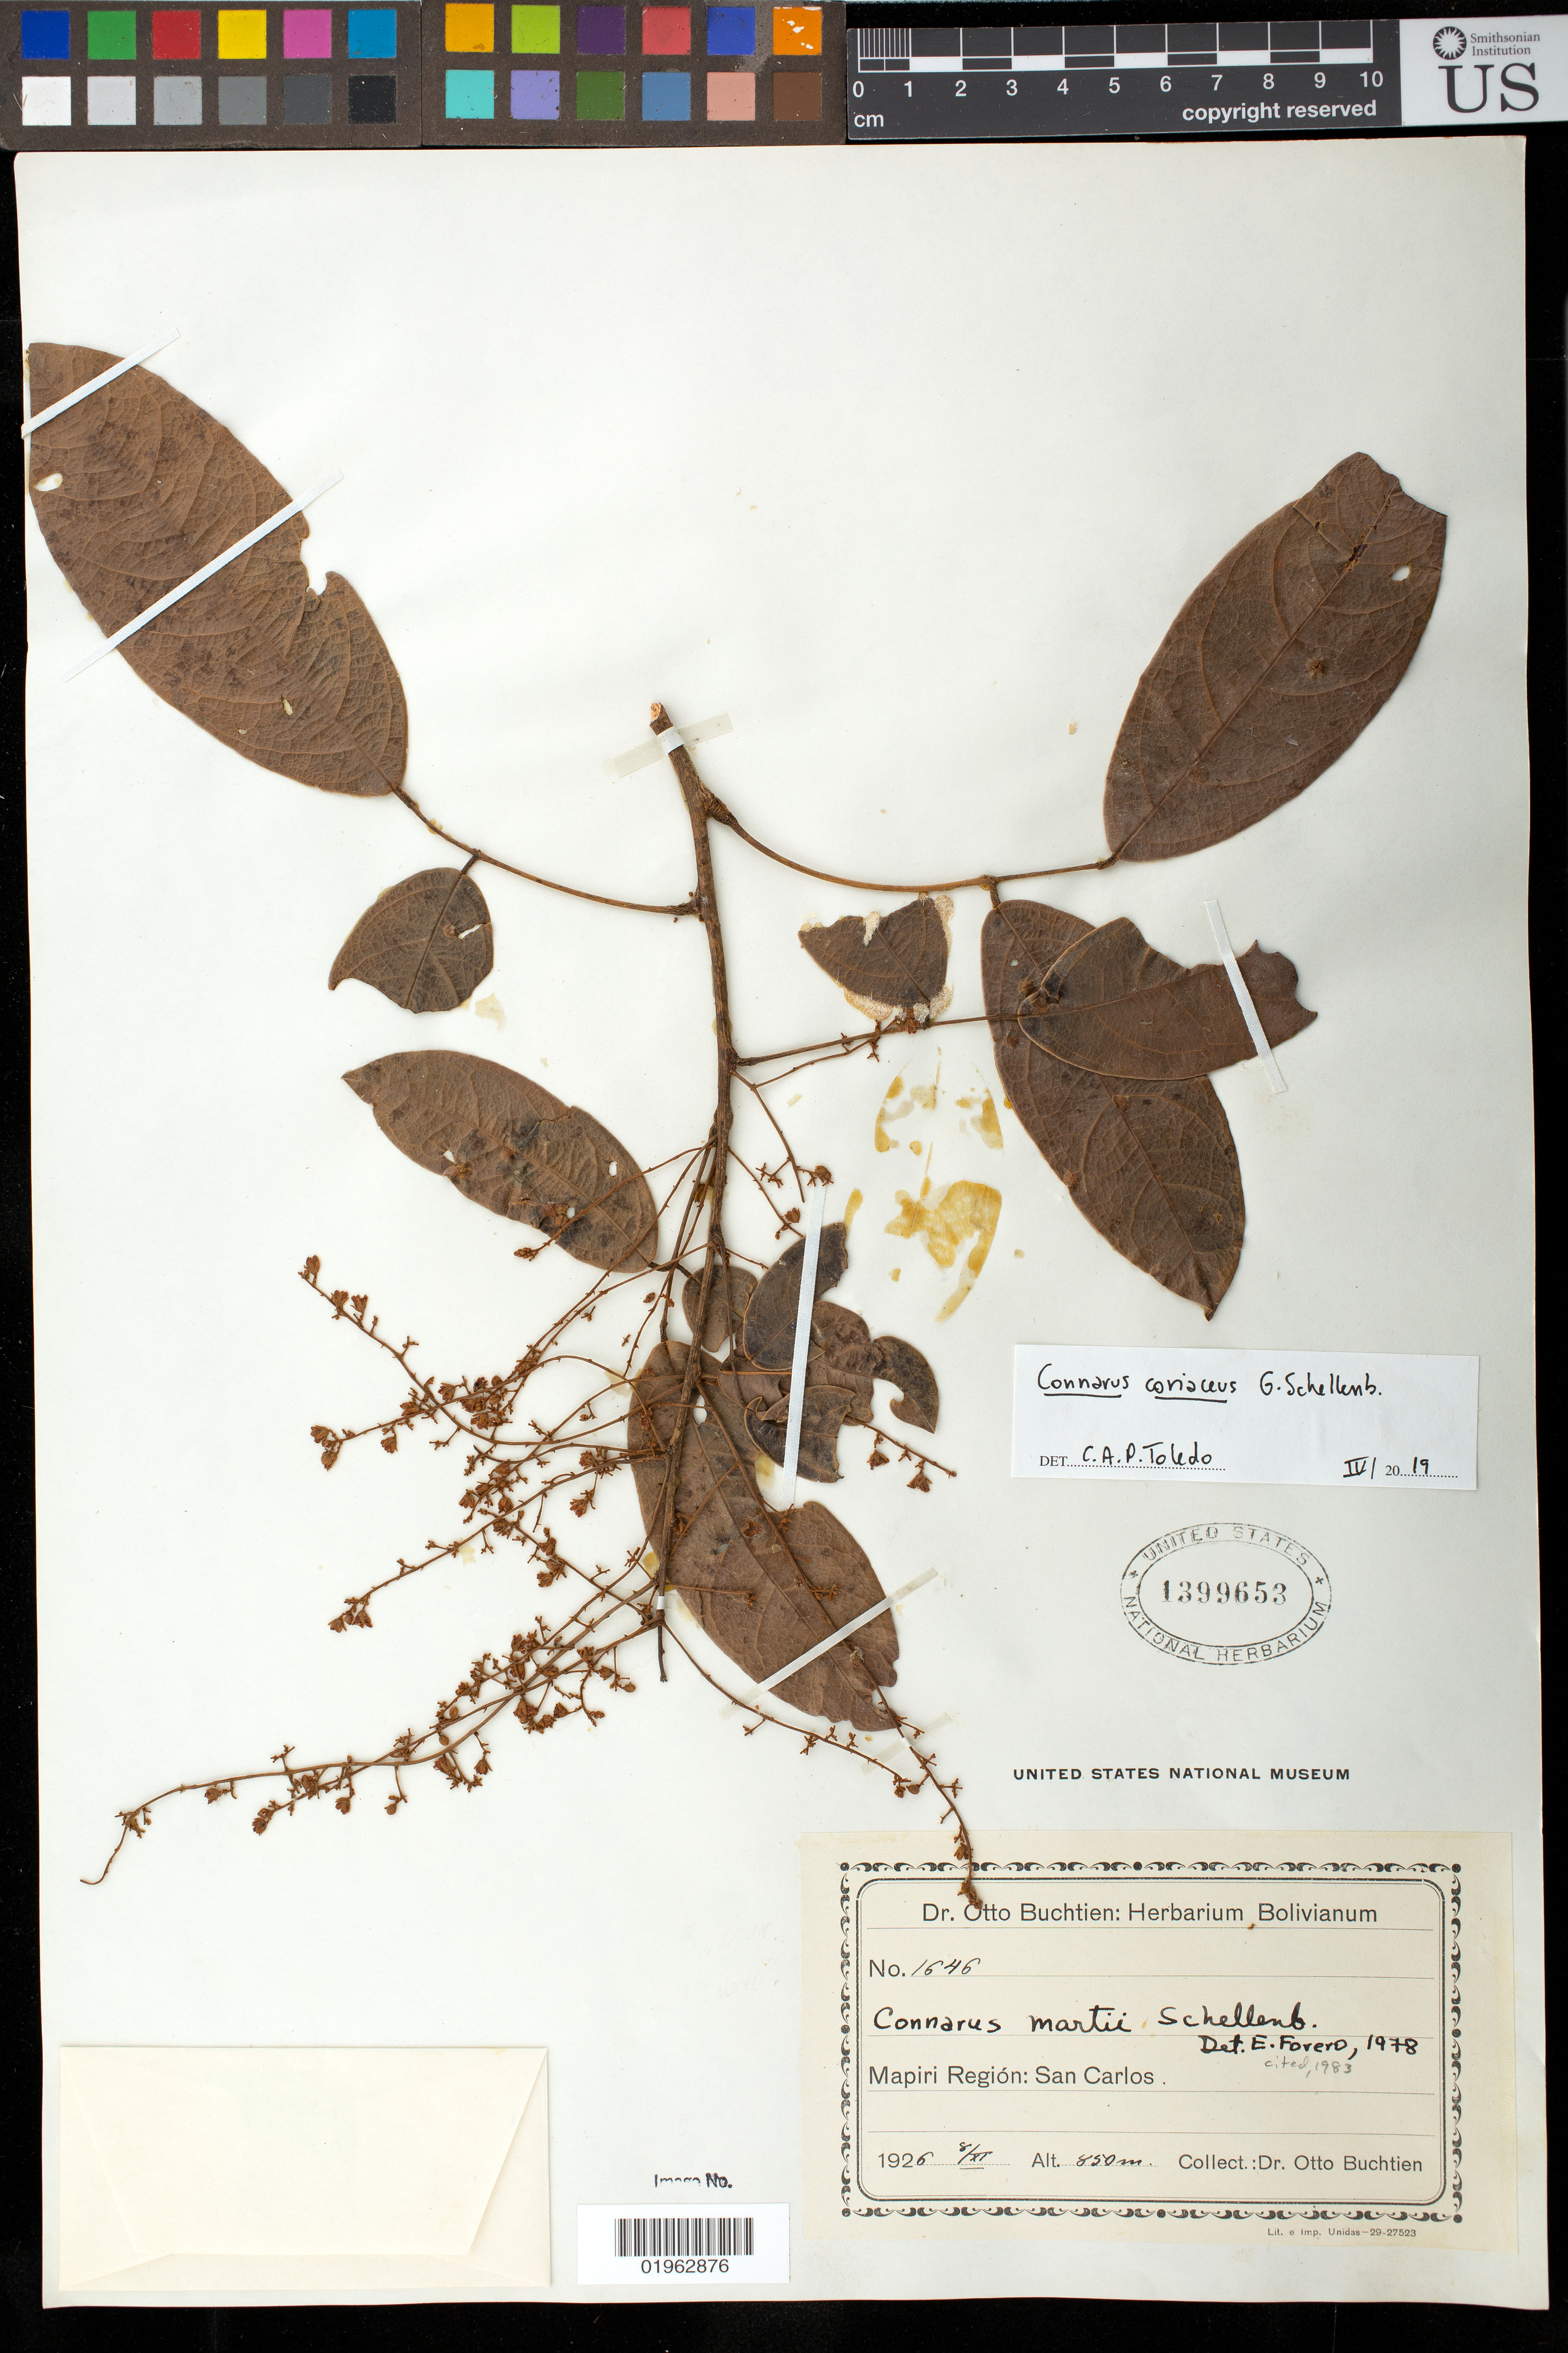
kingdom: Plantae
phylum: Tracheophyta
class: Magnoliopsida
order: Oxalidales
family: Connaraceae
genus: Connarus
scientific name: Connarus coriaceus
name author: G. Schellenb.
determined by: Toledo, Cassio Augusto Patrocinio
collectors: O. Buchtien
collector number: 1646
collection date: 1926-11-08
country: Bolivia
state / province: La Paz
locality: Mapiri Región, San Carlos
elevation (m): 850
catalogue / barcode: US 1399653